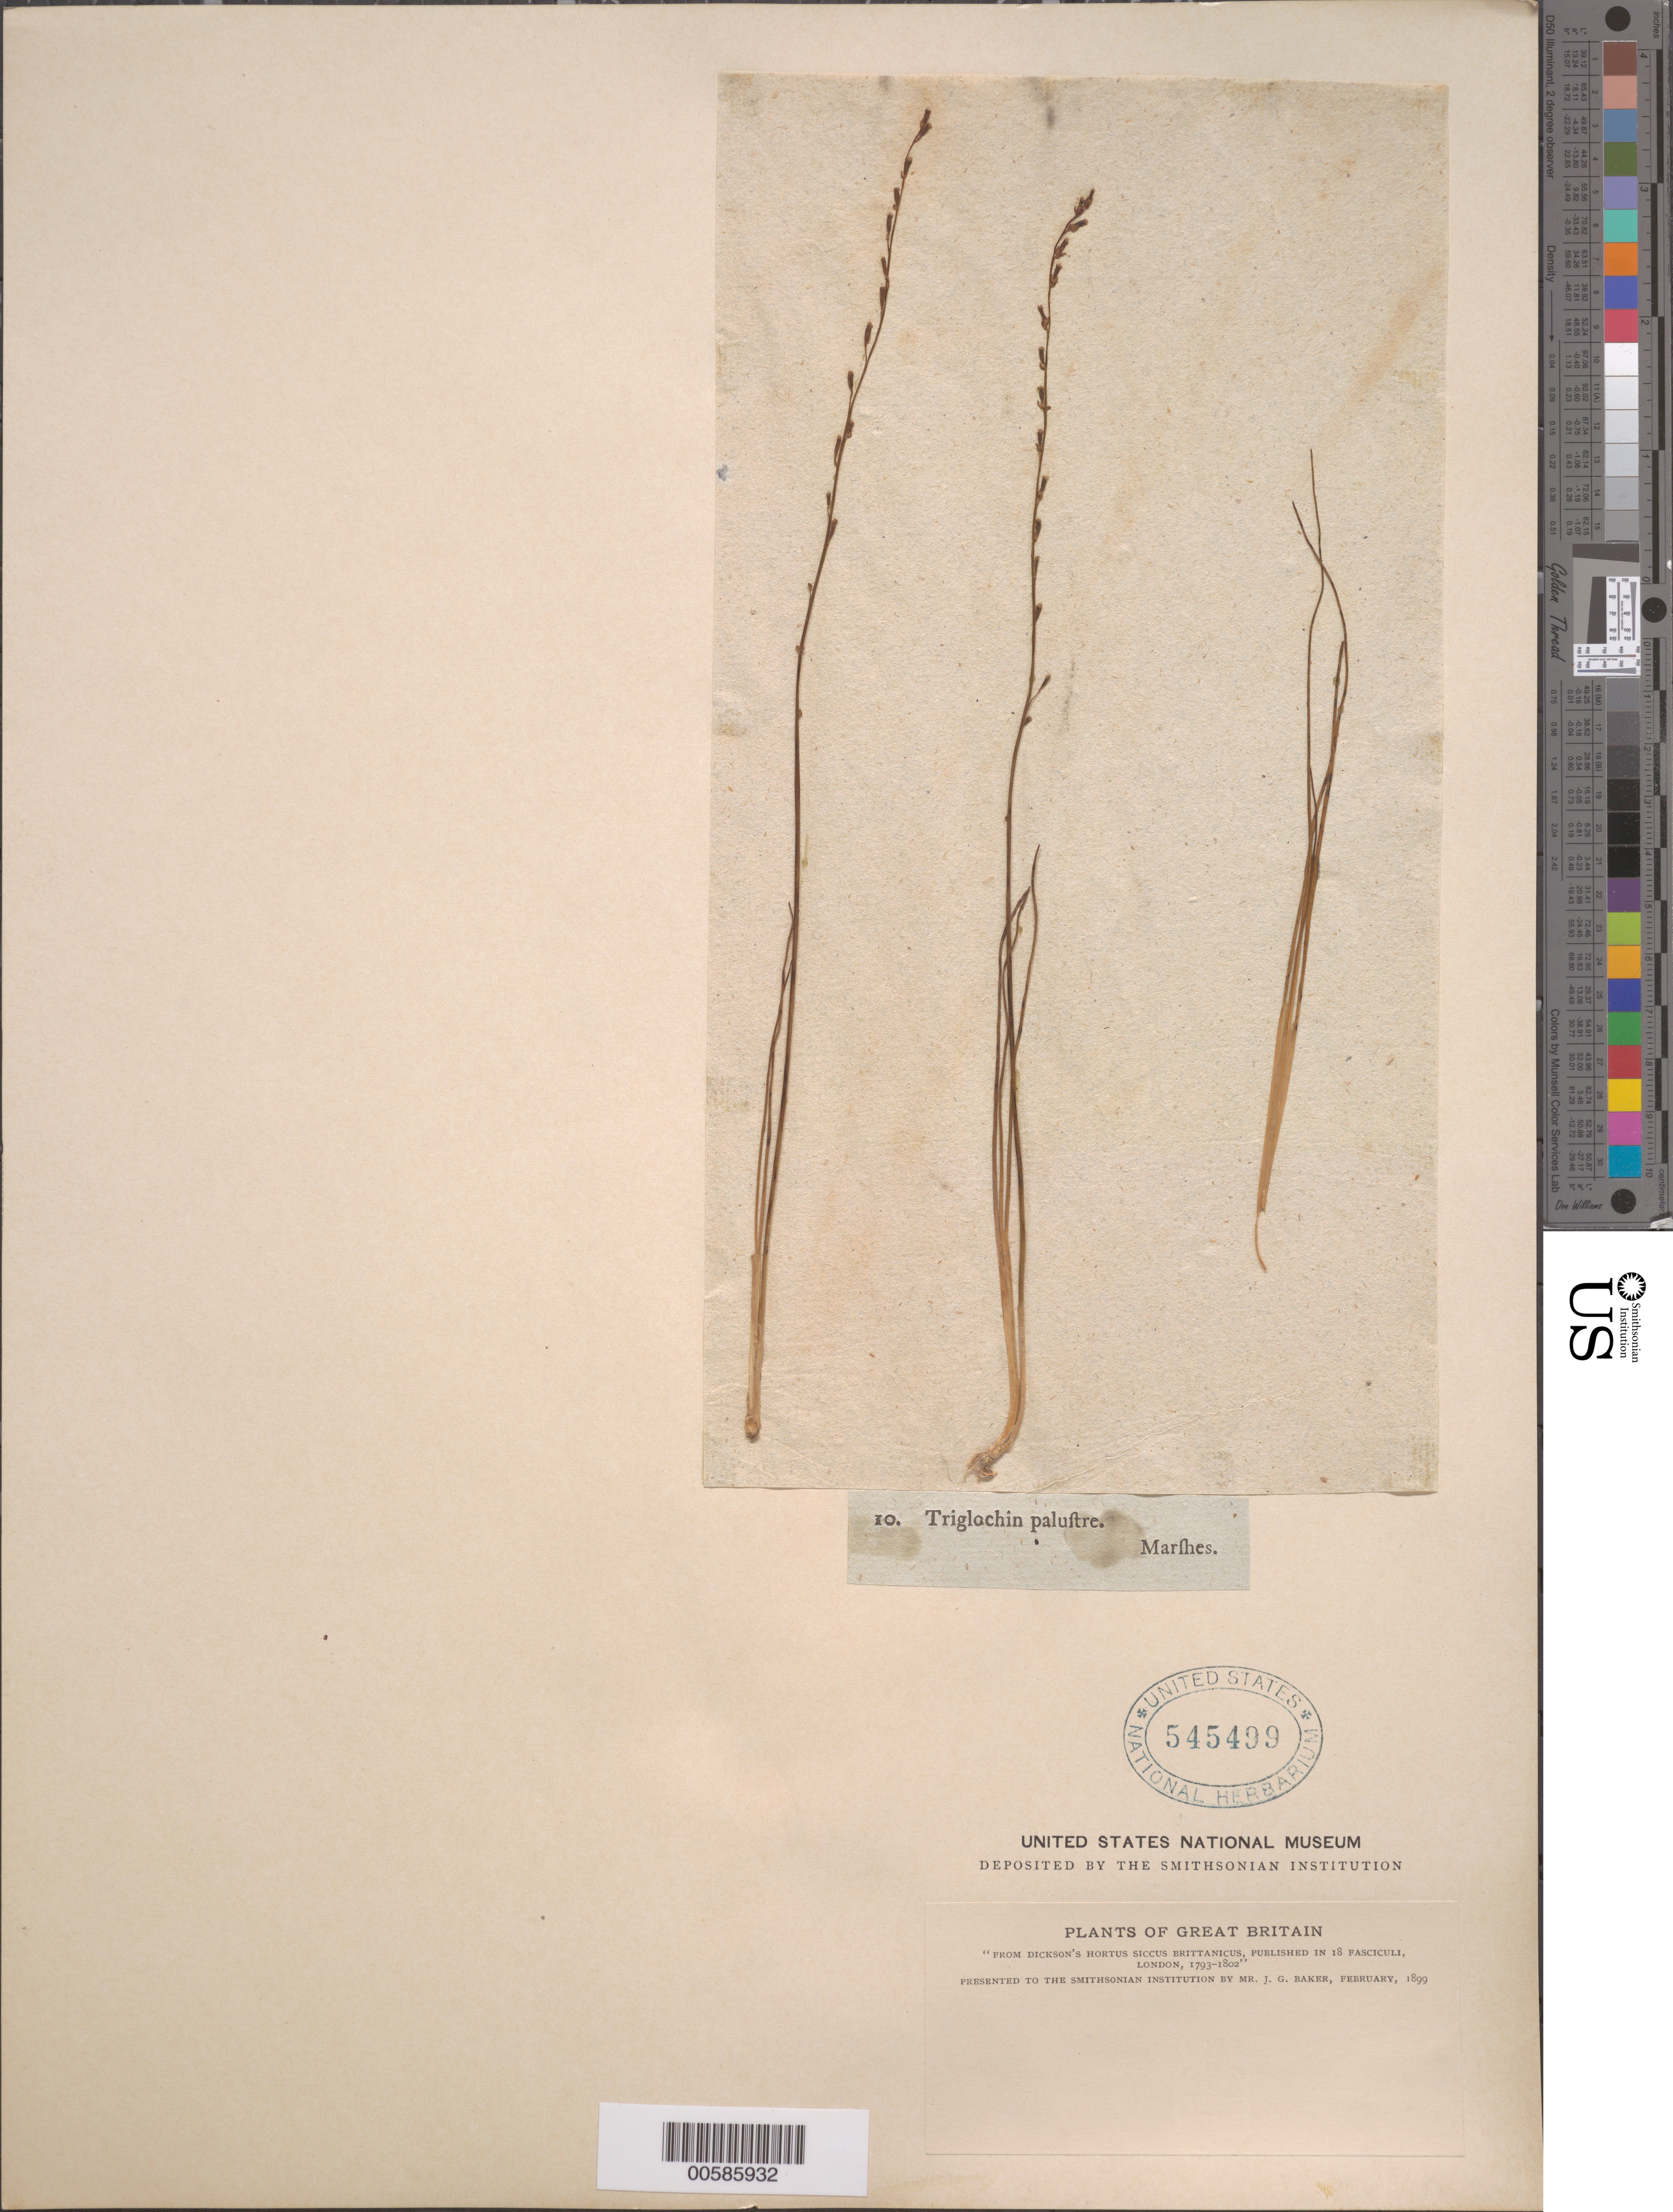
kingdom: Plantae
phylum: Tracheophyta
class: Liliopsida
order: Alismatales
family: Juncaginaceae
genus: Triglochin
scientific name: Triglochin palustris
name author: L.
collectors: J. G. Baker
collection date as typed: Feb 1899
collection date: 1899-02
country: United Kingdom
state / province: England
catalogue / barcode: US 545499